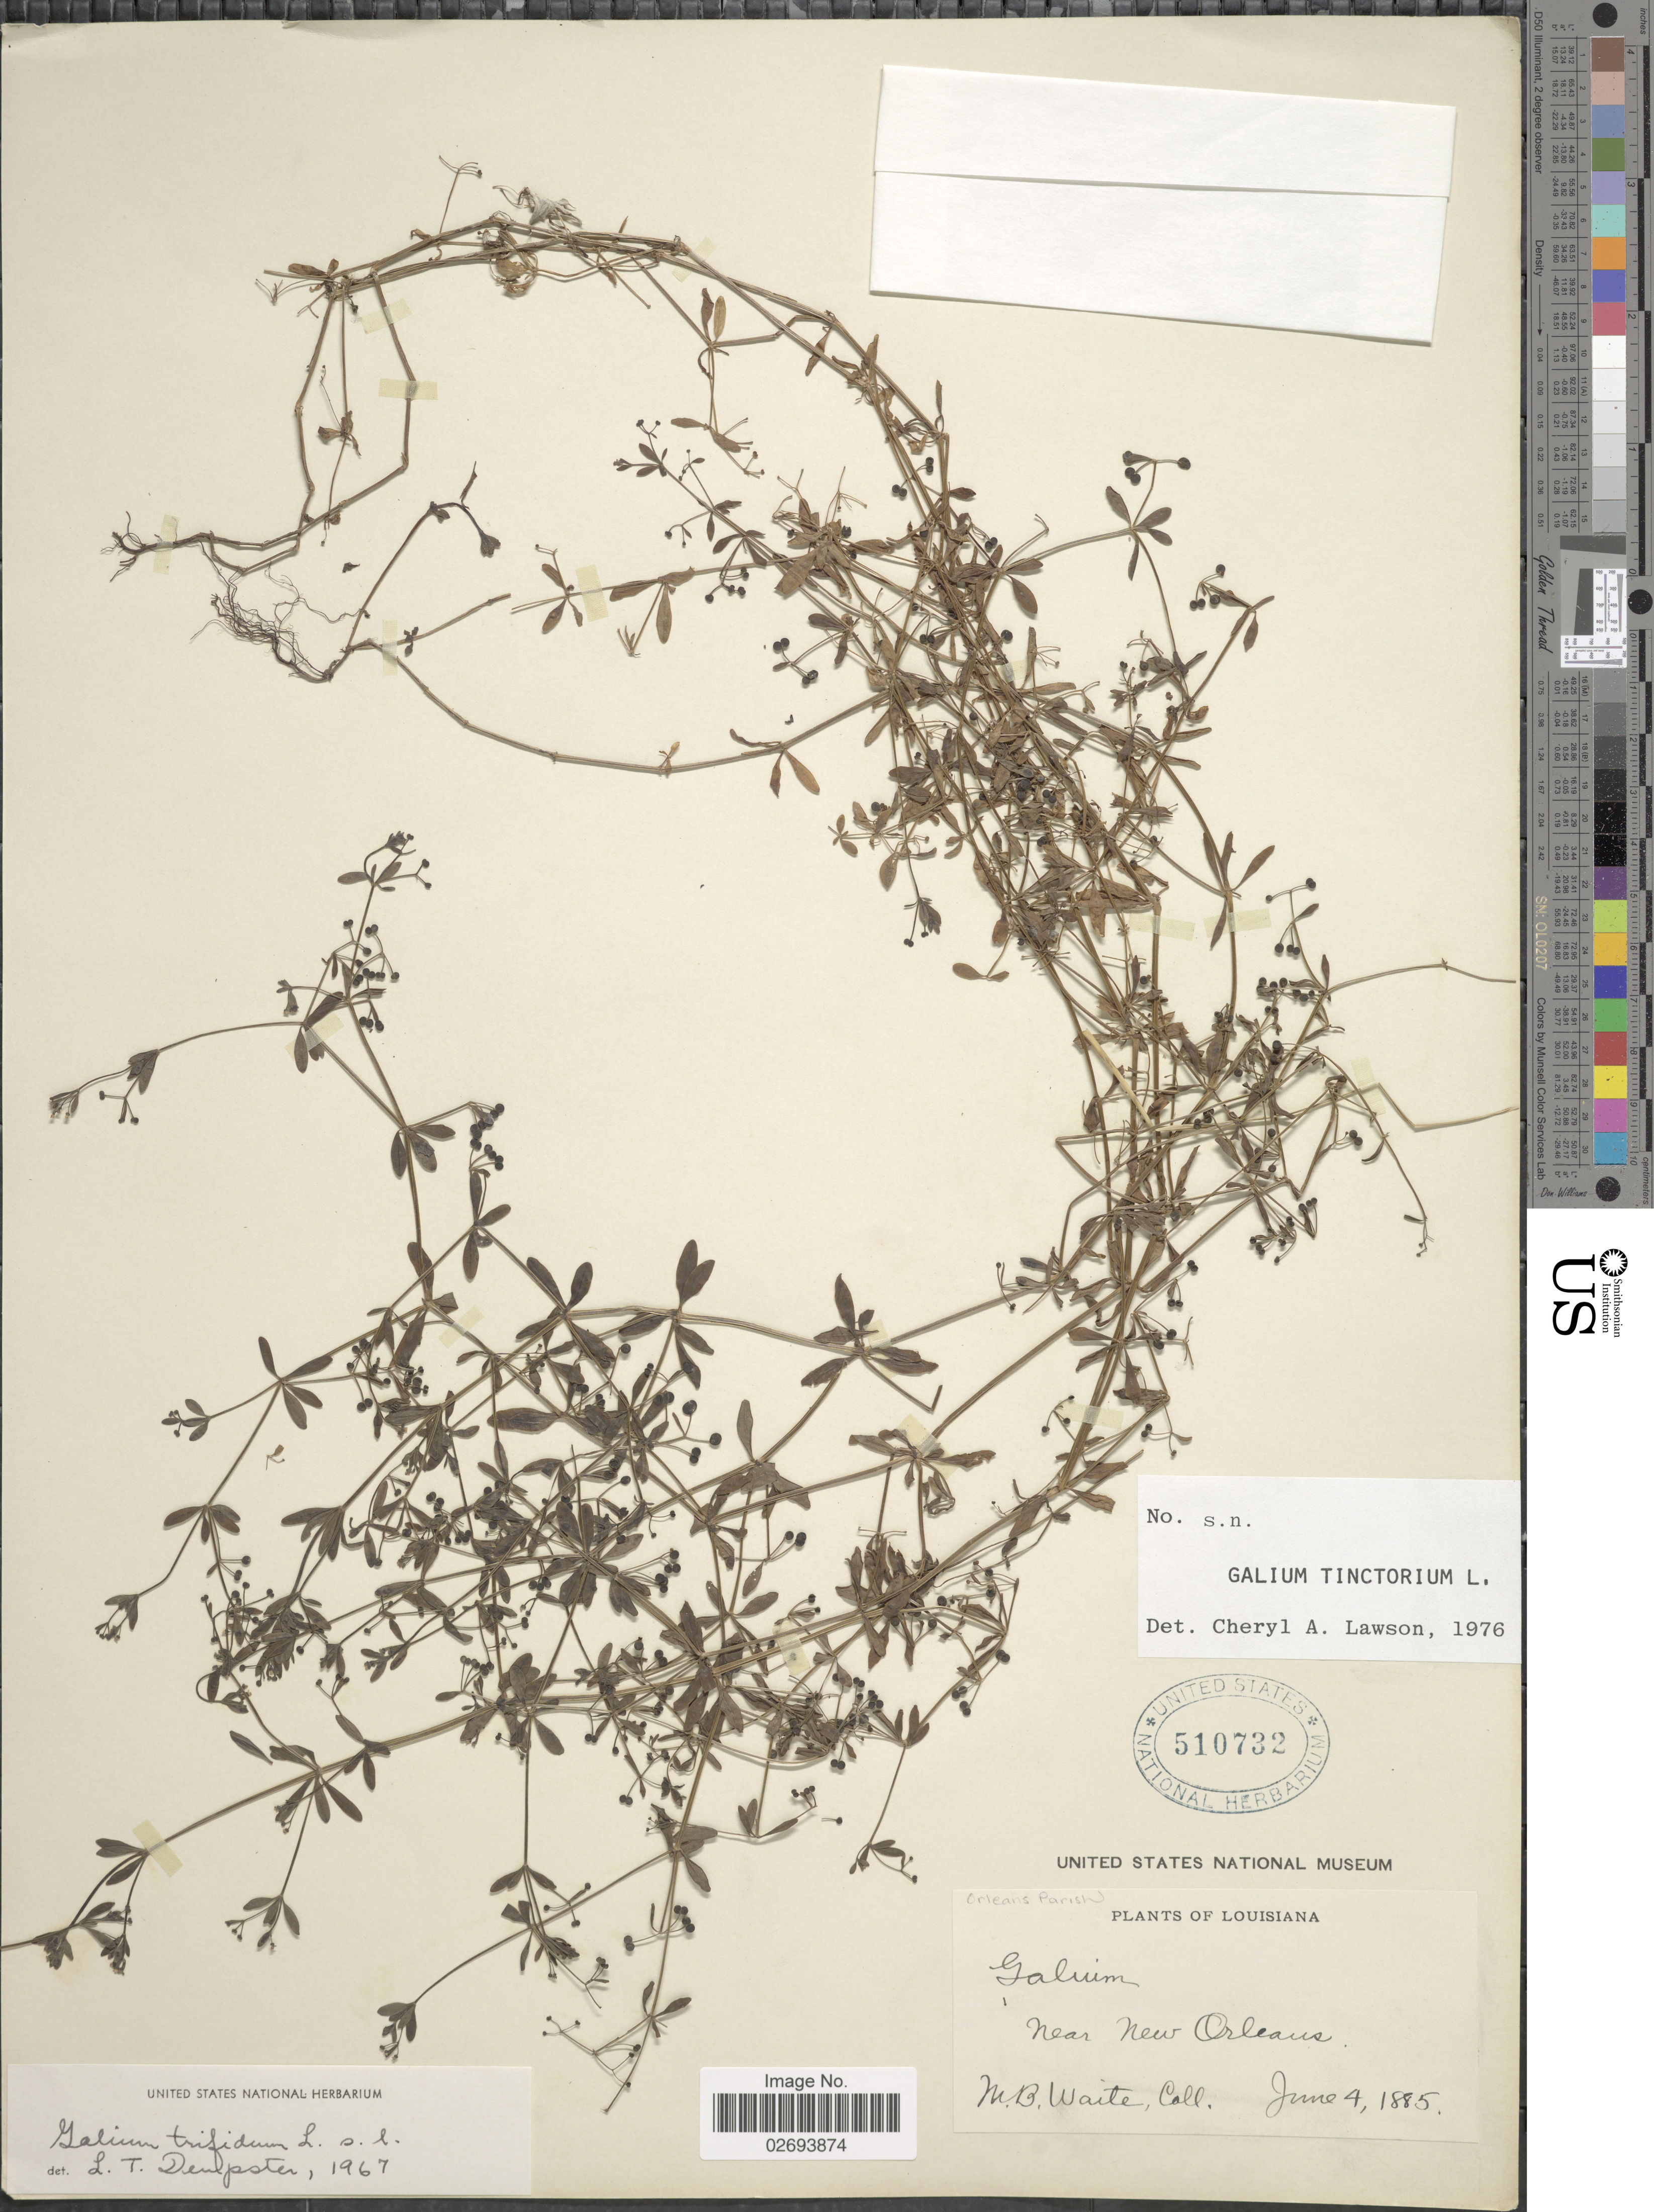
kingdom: Plantae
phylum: Tracheophyta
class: Magnoliopsida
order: Gentianales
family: Rubiaceae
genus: Galium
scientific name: Galium tinctorium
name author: (L.) Scop.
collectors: M. B. Waite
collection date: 1885-06-04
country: United States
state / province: Louisiana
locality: Near New Orleans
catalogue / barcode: US 510732